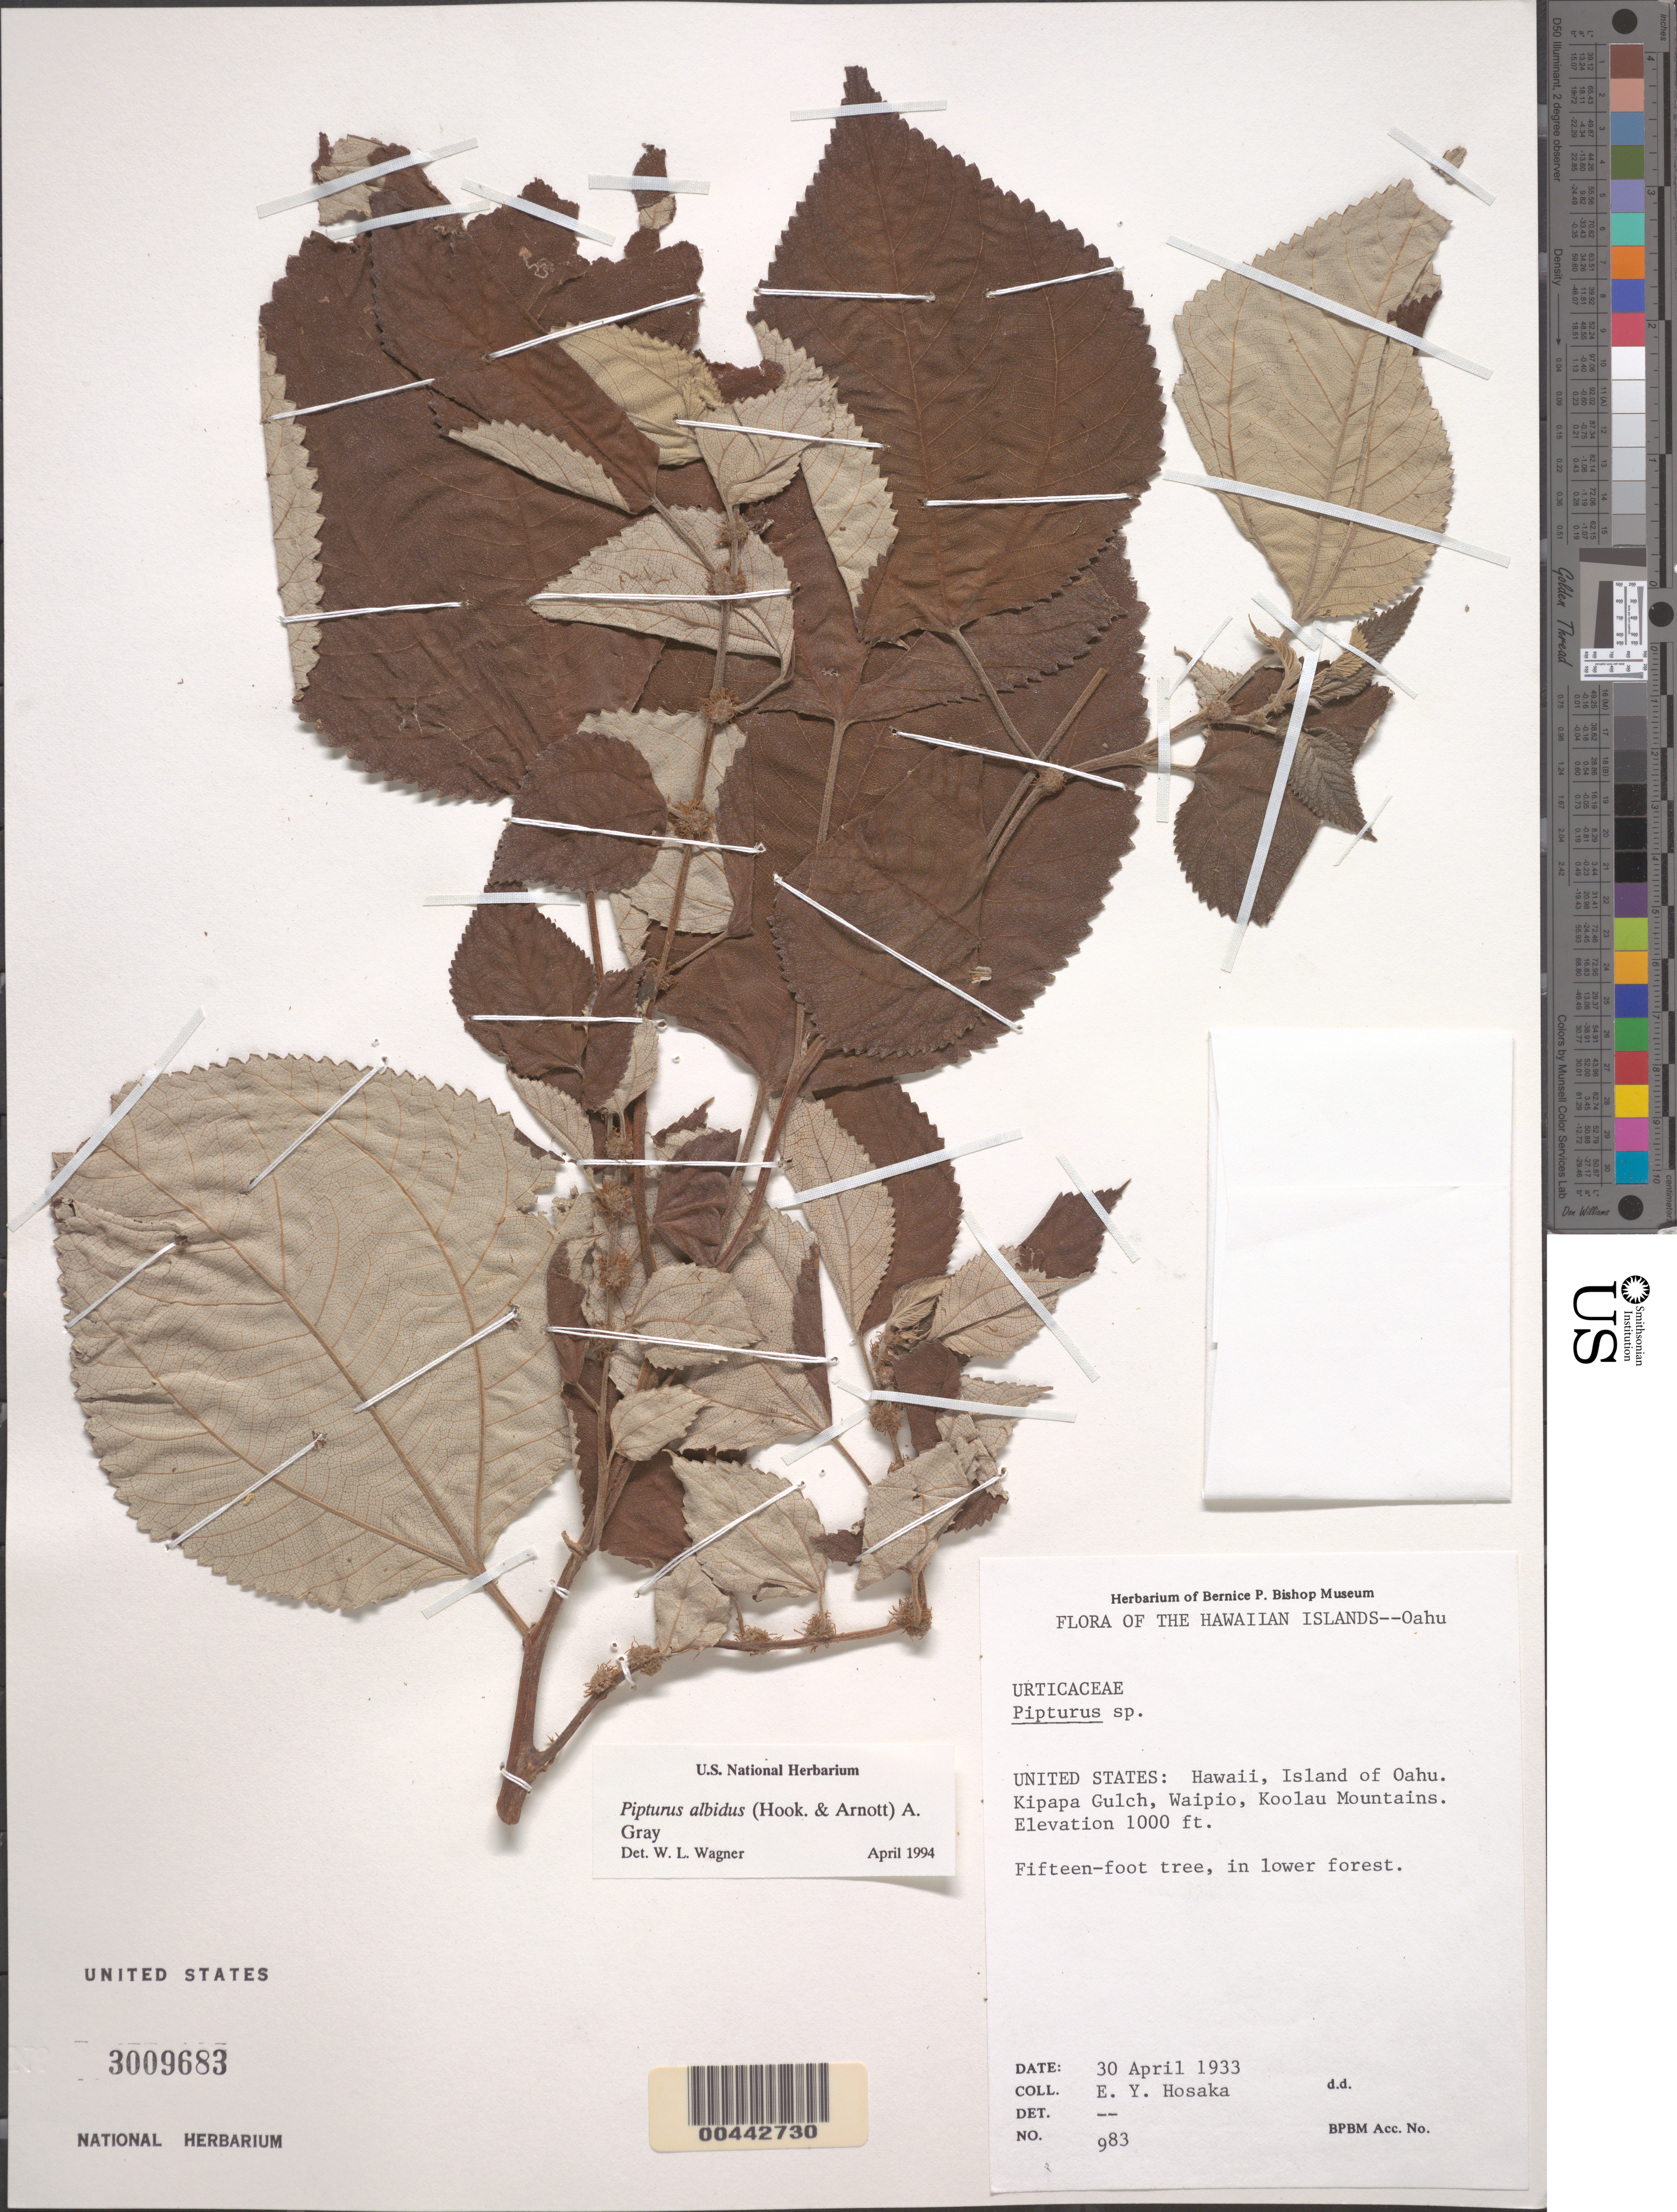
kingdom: Plantae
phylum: Tracheophyta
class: Magnoliopsida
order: Rosales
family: Urticaceae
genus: Pipturus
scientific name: Pipturus albidus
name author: (Hook. & Arn.) A. Gray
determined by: Wagner, W. L., (BOT), Smithsonian Institution - National Museum of Natural History (UNITED STATES)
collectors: E. Y. Hosaka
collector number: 983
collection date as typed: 30 Apr 1933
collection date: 1933-04-30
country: United States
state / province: Hawaii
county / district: Hawaii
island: Hawaii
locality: Kipapa Gulch, Waipio, Koolau Mountains.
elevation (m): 305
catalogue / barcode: US 3009683